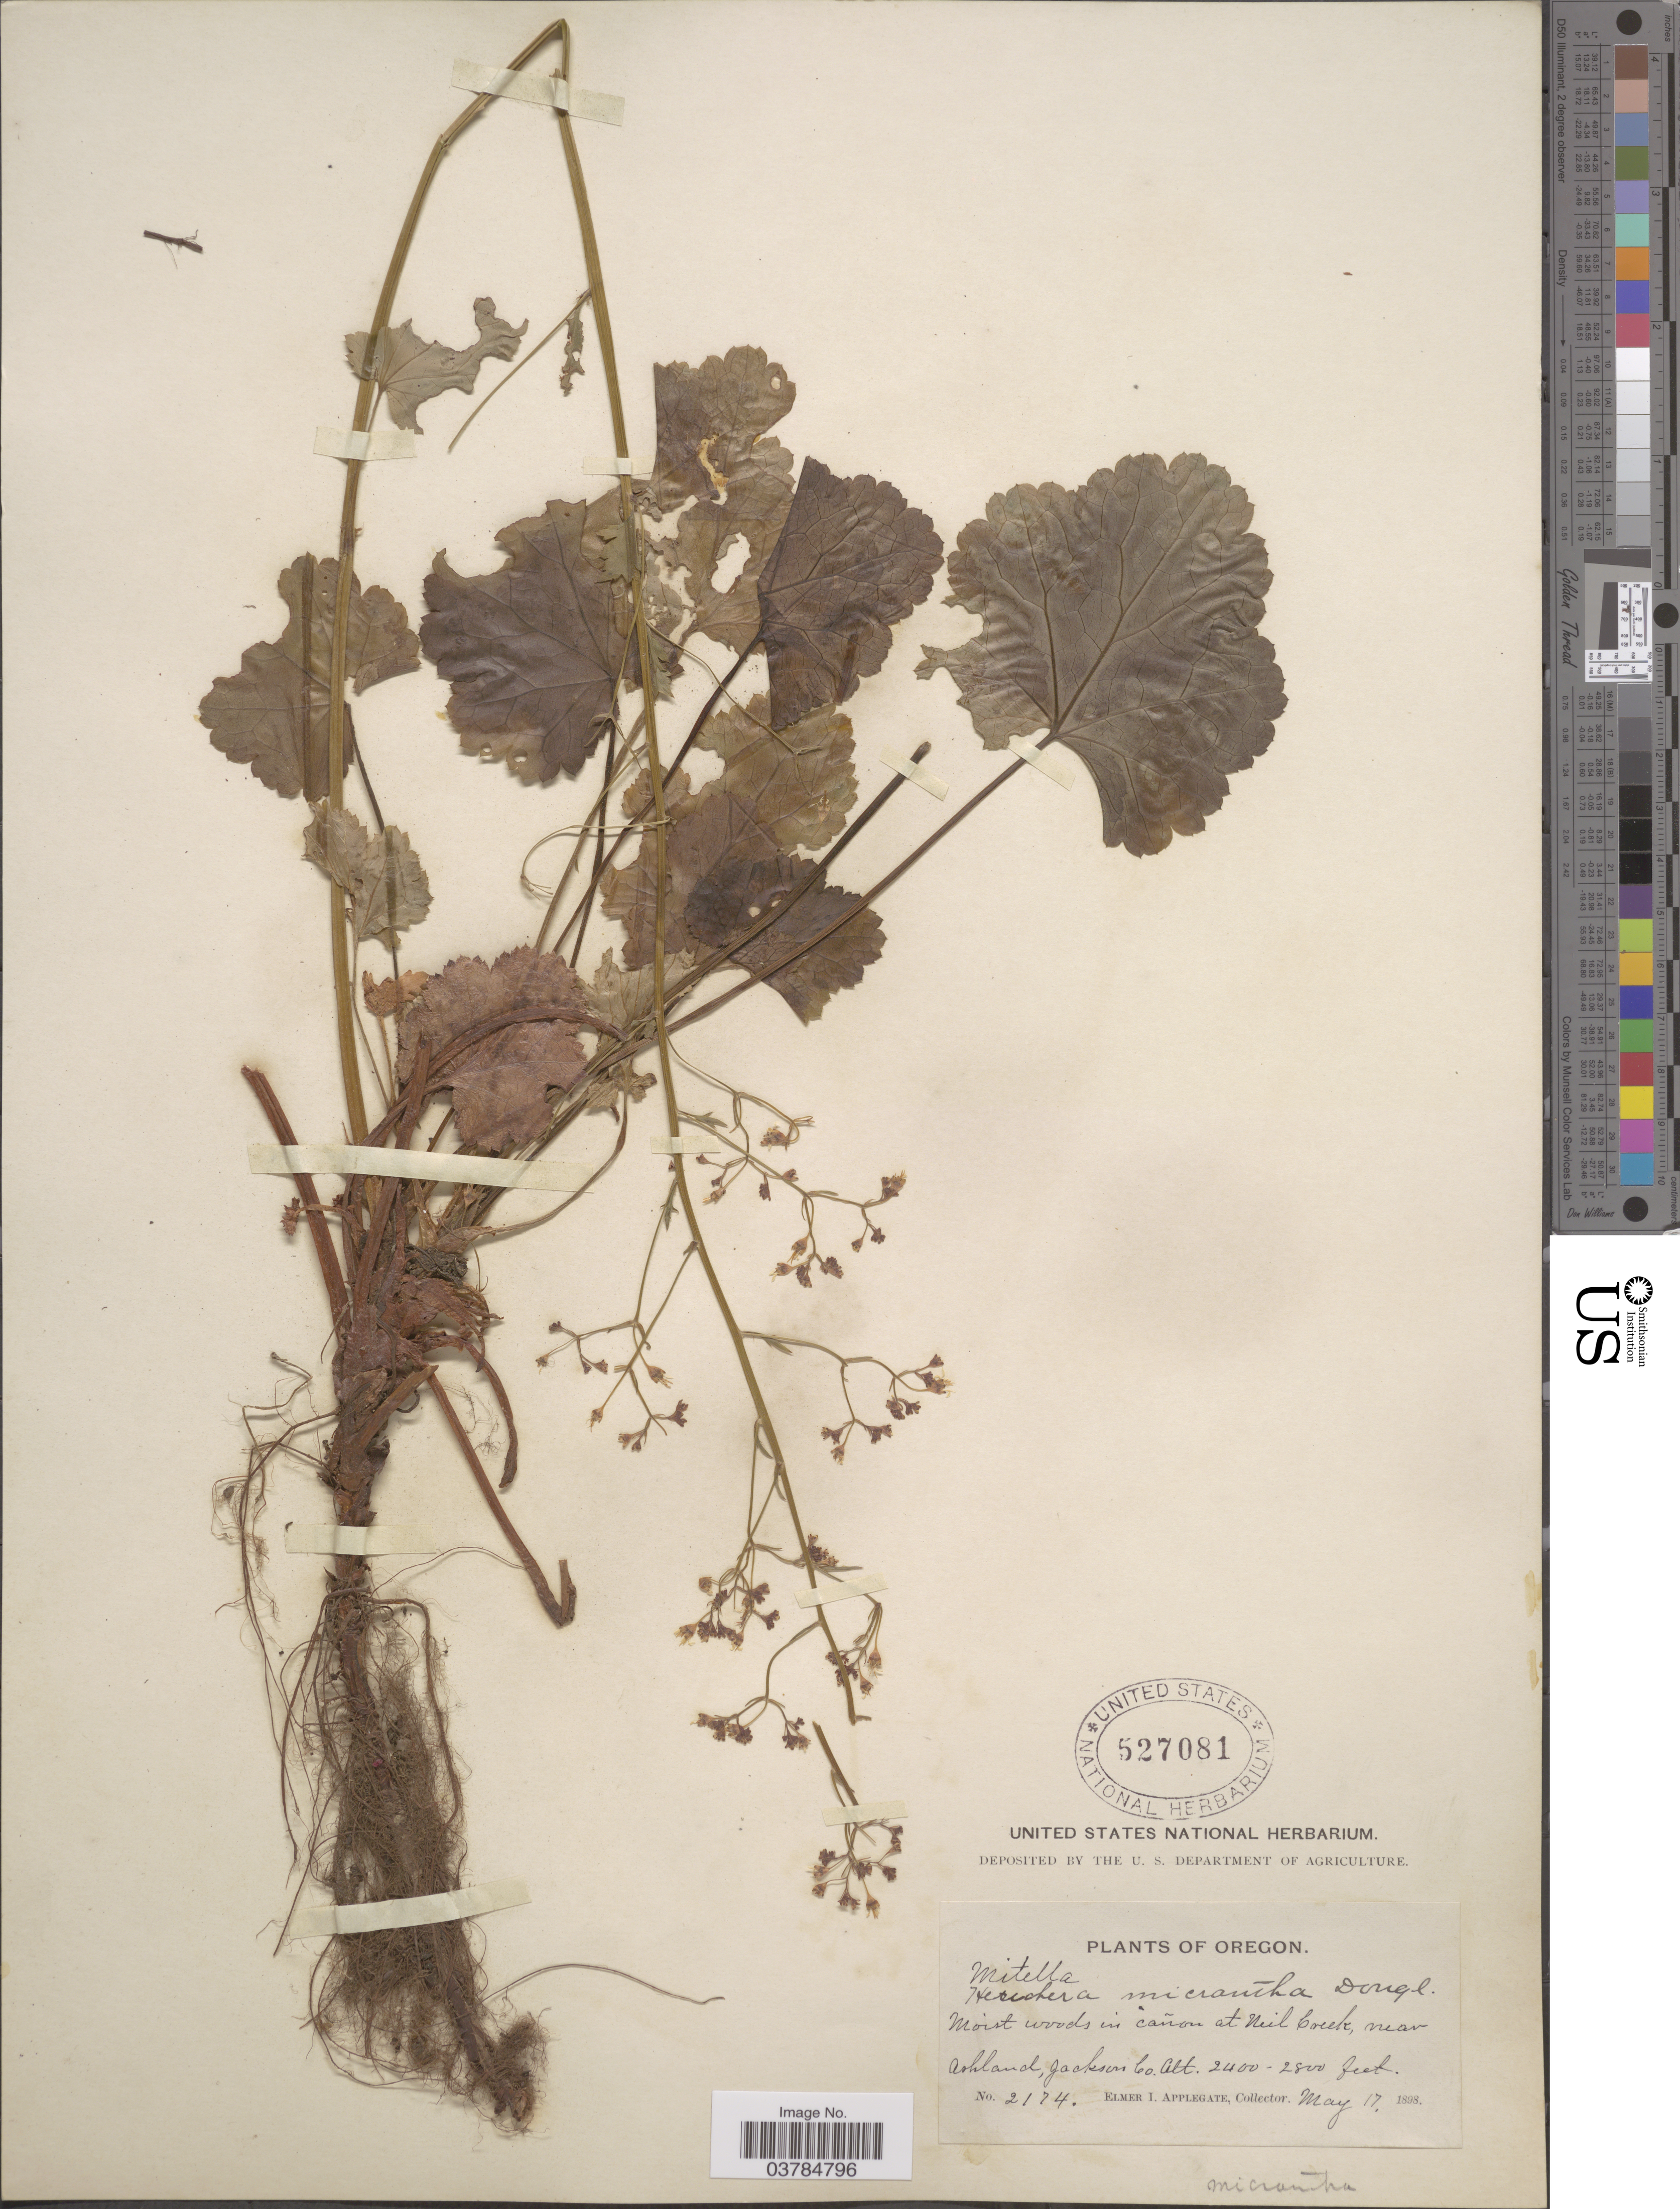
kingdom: Plantae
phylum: Tracheophyta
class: Magnoliopsida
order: Saxifragales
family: Saxifragaceae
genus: Heuchera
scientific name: Heuchera micrantha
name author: Douglas ex Lindl.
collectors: E. I. Applegate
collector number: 2174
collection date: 1898-05-17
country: United States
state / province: Oregon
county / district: Jackson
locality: Moist woods in cañon at Neil Creek, near Ashland, Jackson Co.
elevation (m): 732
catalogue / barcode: US 527081